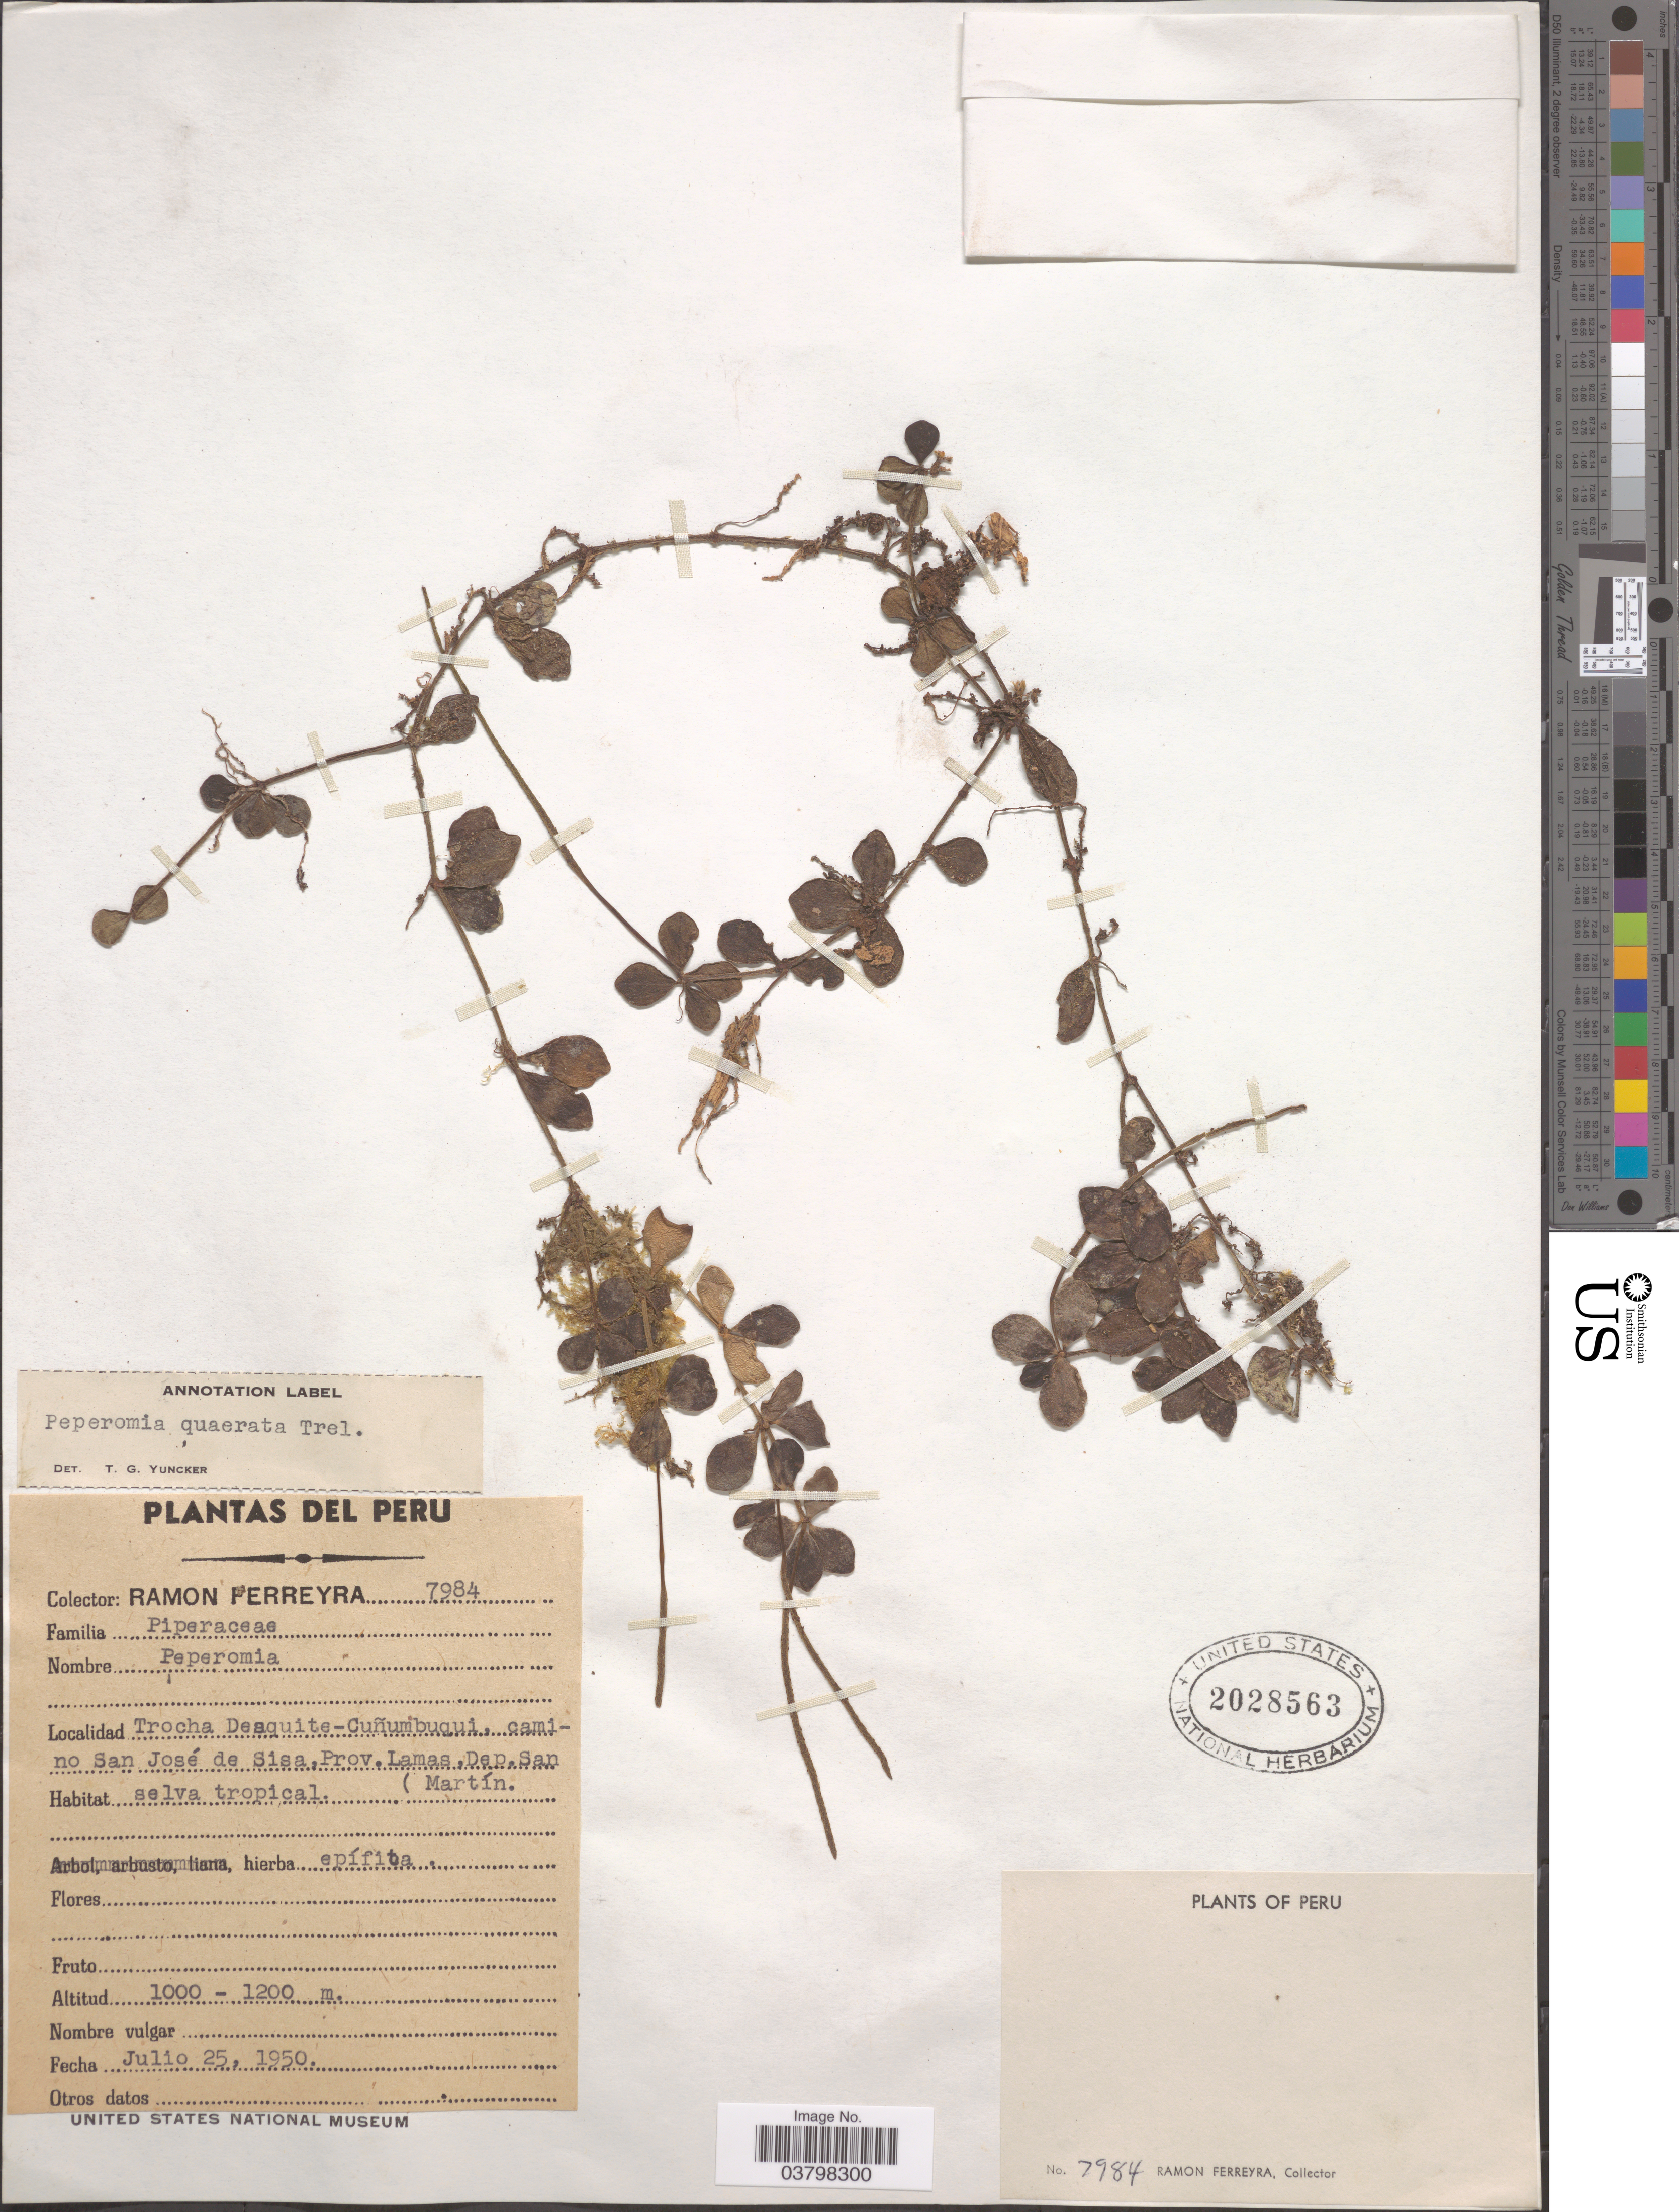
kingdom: Plantae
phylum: Tracheophyta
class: Magnoliopsida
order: Piperales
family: Piperaceae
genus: Peperomia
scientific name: Peperomia quaerata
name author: Trel. in J.F. Macbr.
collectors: R. A. Ferreyra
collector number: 7984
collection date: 1950-07-25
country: Peru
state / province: San Martín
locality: Trocha Deaquite-Cuñumbuqui, camino San José de Sisa, Prov. Lamas, Dep. San Martín.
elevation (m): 1000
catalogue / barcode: US 2028563